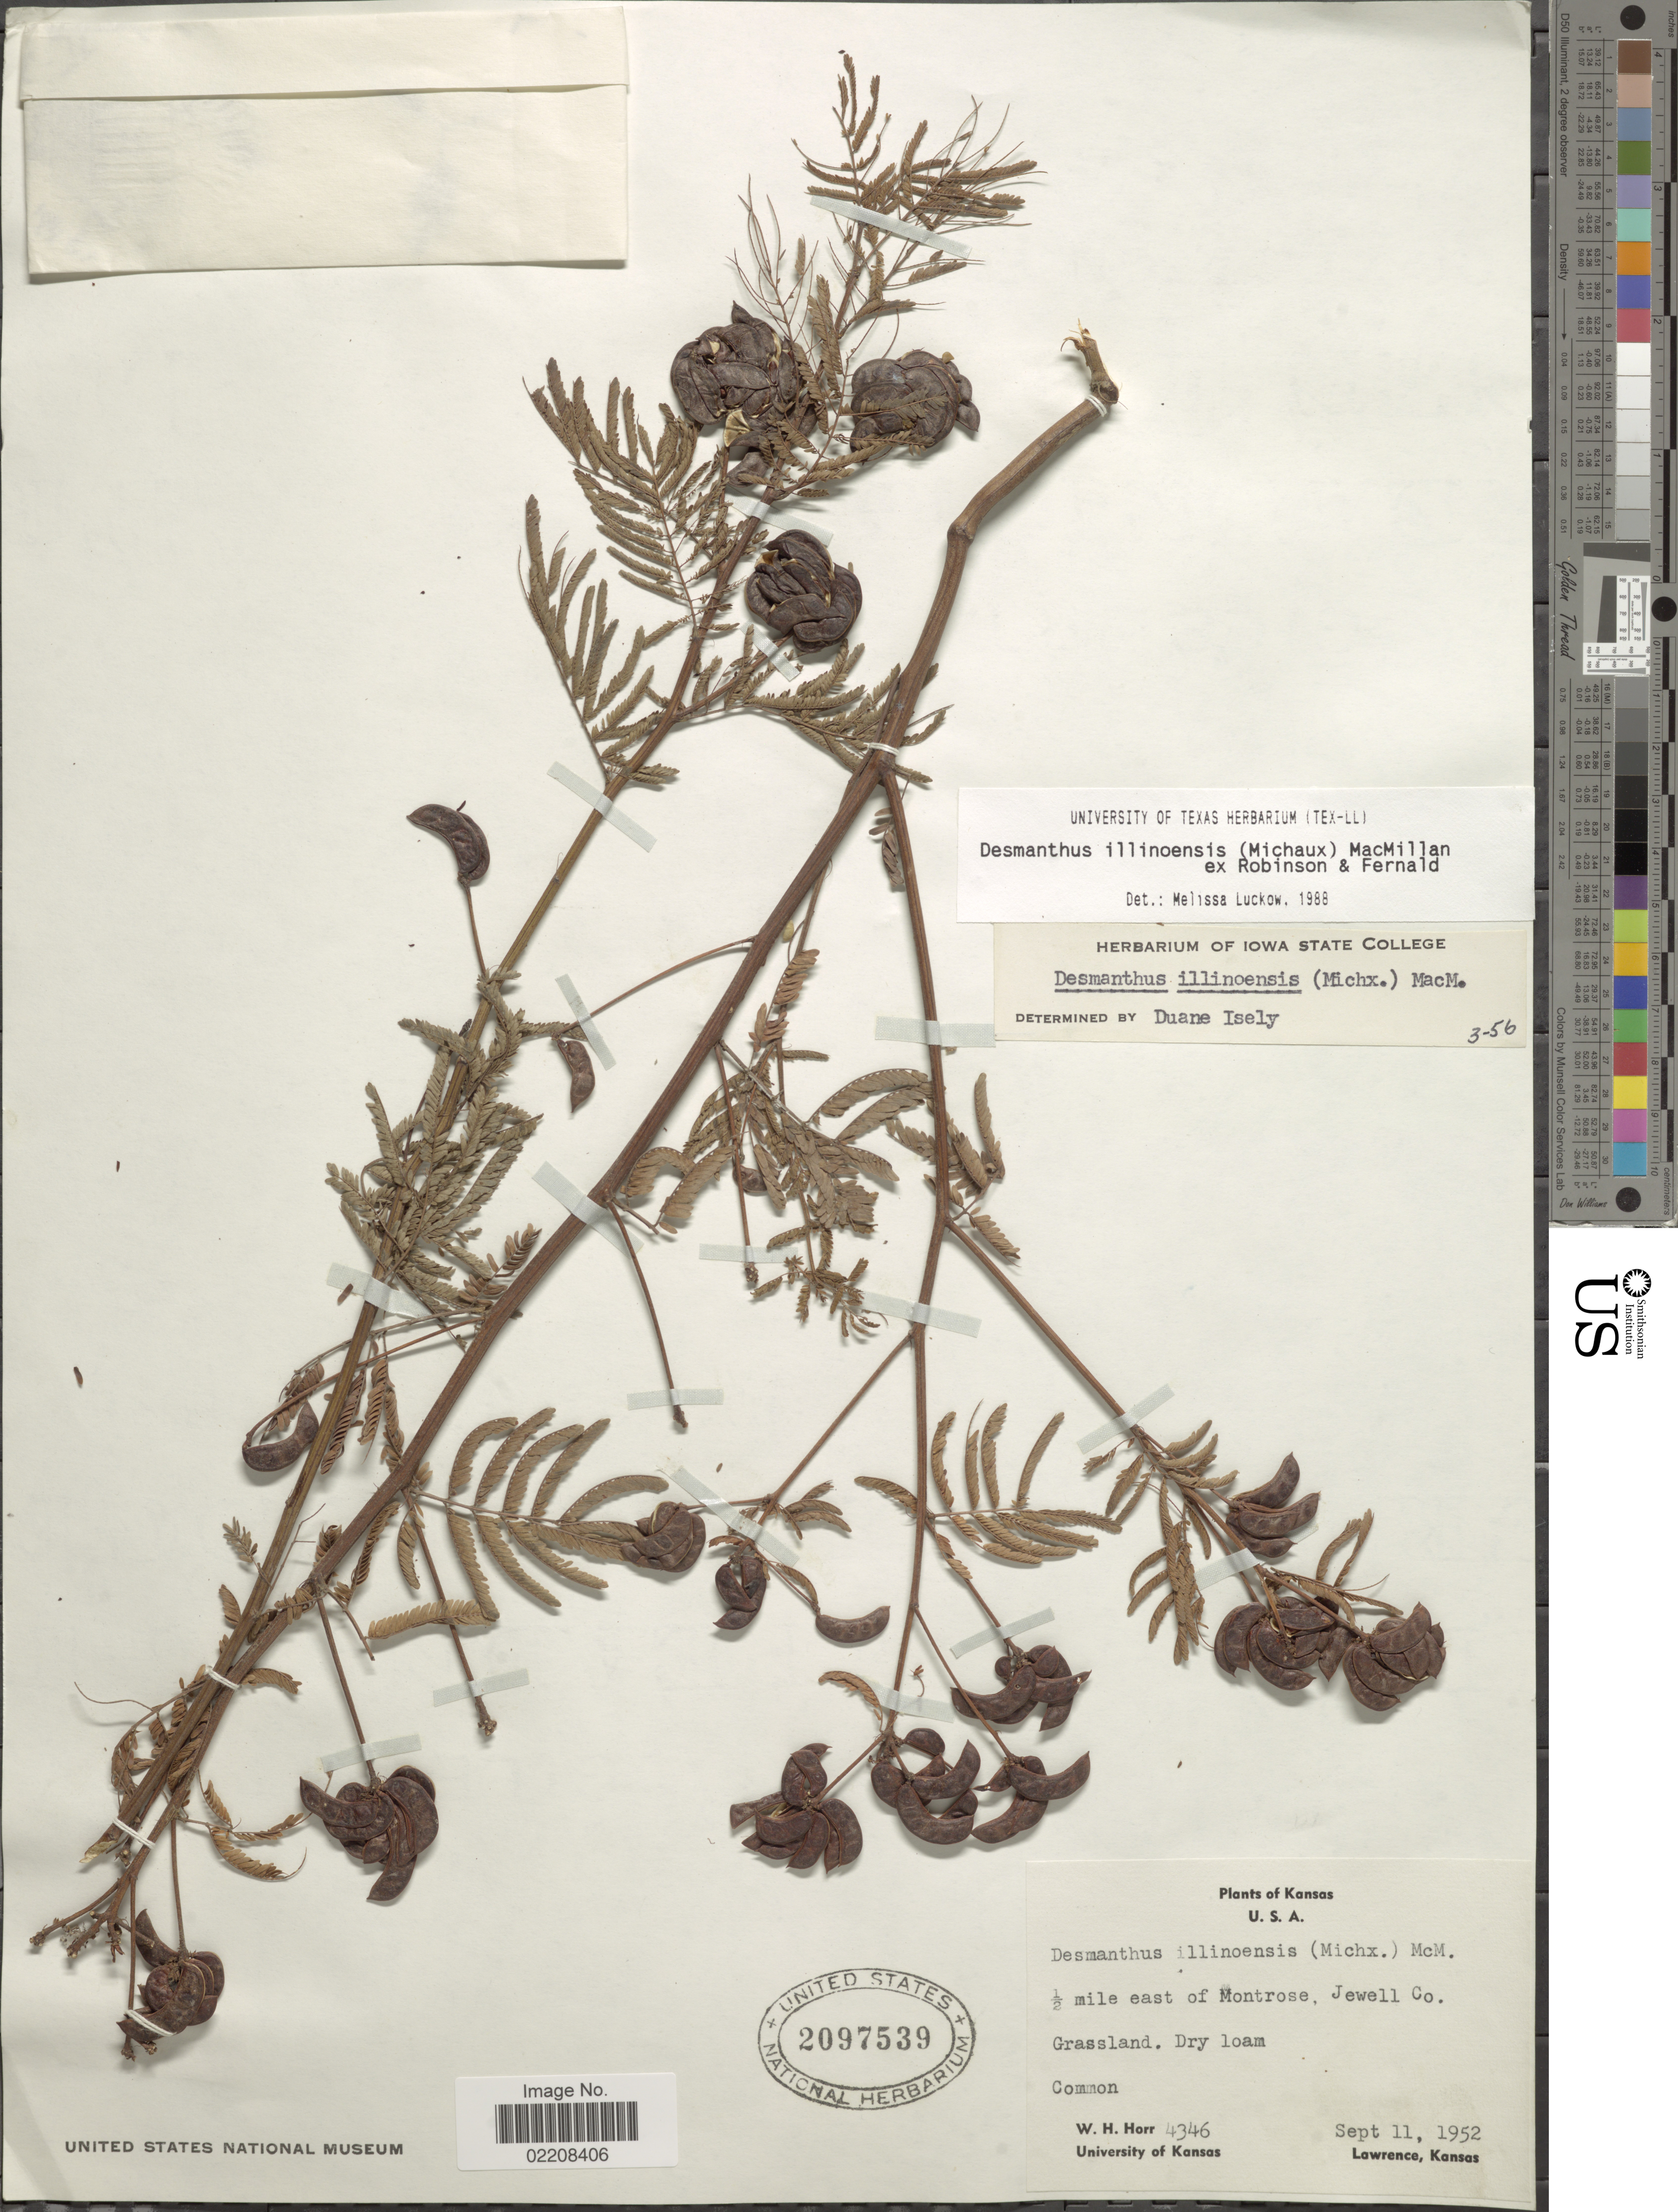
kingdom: Plantae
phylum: Tracheophyta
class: Magnoliopsida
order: Fabales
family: Fabaceae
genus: Desmanthus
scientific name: Desmanthus illinoensis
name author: (Michx.) MacMill.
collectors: W. H. Horr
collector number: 4346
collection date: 1952-09-11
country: United States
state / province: Kansas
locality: ½ mile east of Montrose, Jewell Co.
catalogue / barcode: US 2097539